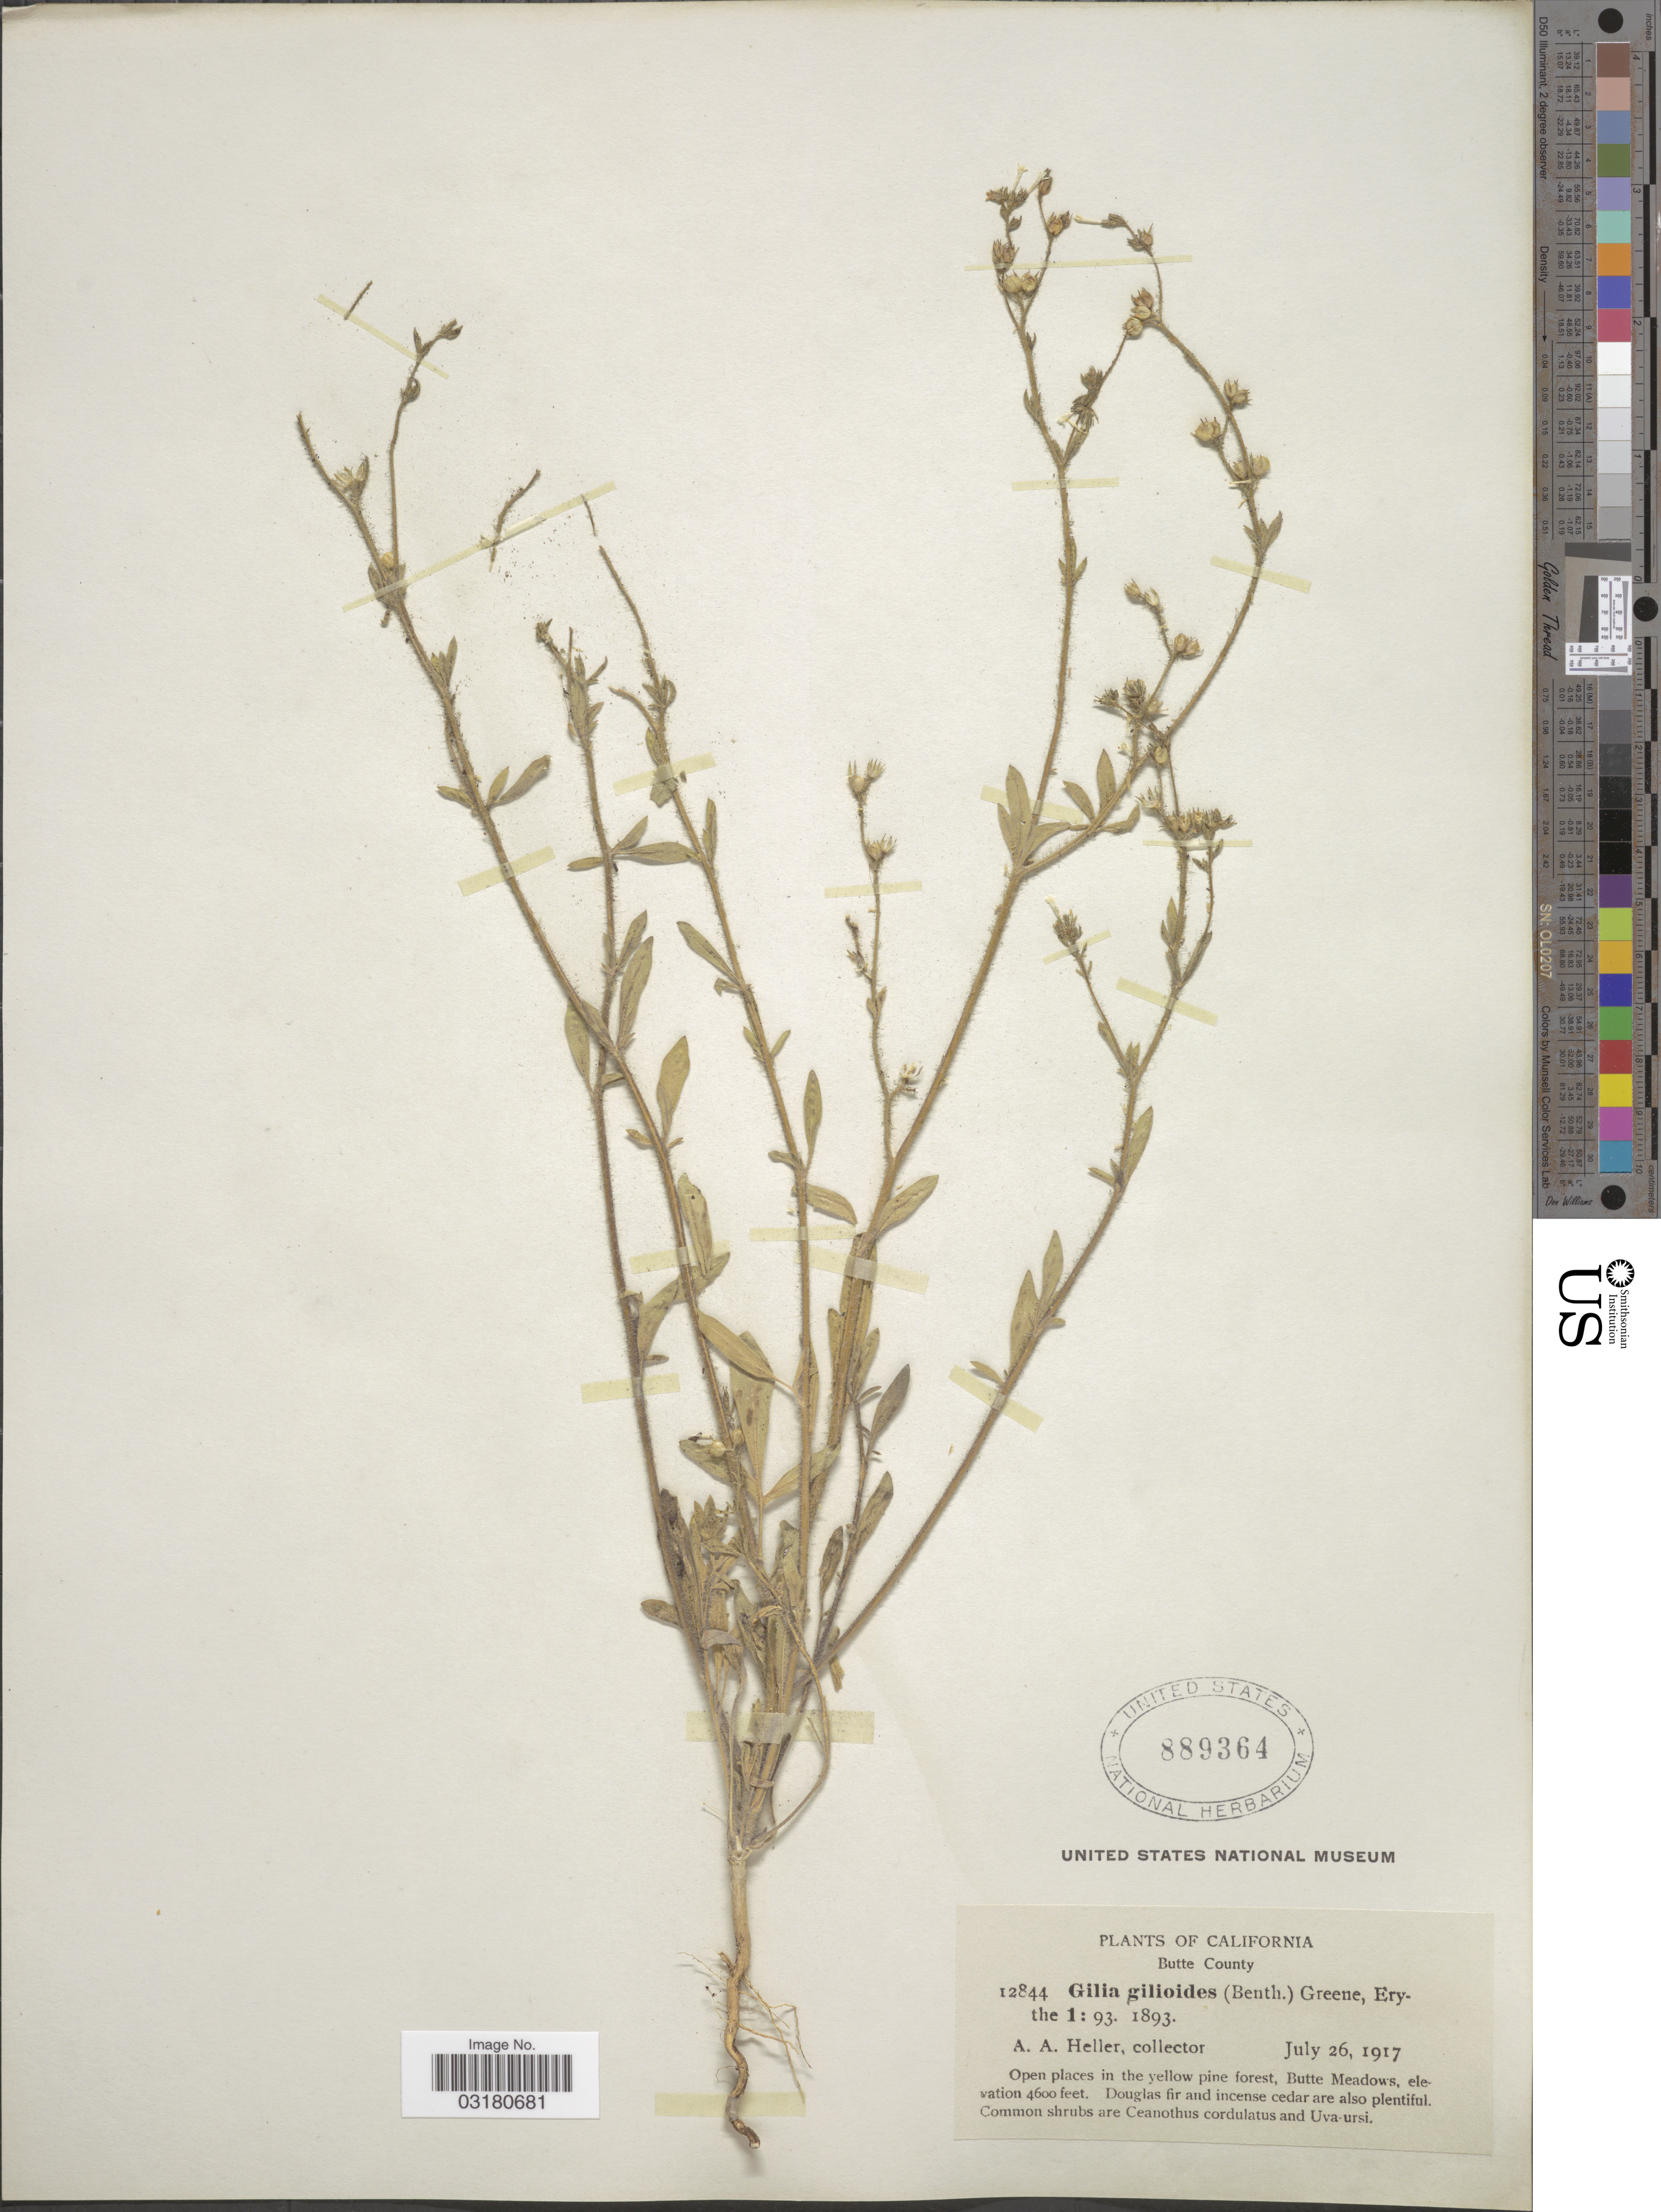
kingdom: Plantae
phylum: Tracheophyta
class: Magnoliopsida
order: Ericales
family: Polemoniaceae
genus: Allophyllum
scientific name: Allophyllum integrifolium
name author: (Brand) A.D. Grant & V.E. Grant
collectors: A. A. Heller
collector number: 12844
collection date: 1917-07-26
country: United States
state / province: California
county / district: Butte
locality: Butte County. Open places in the yellow pine forest, Butte Meadows.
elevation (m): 1402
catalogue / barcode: US 889364